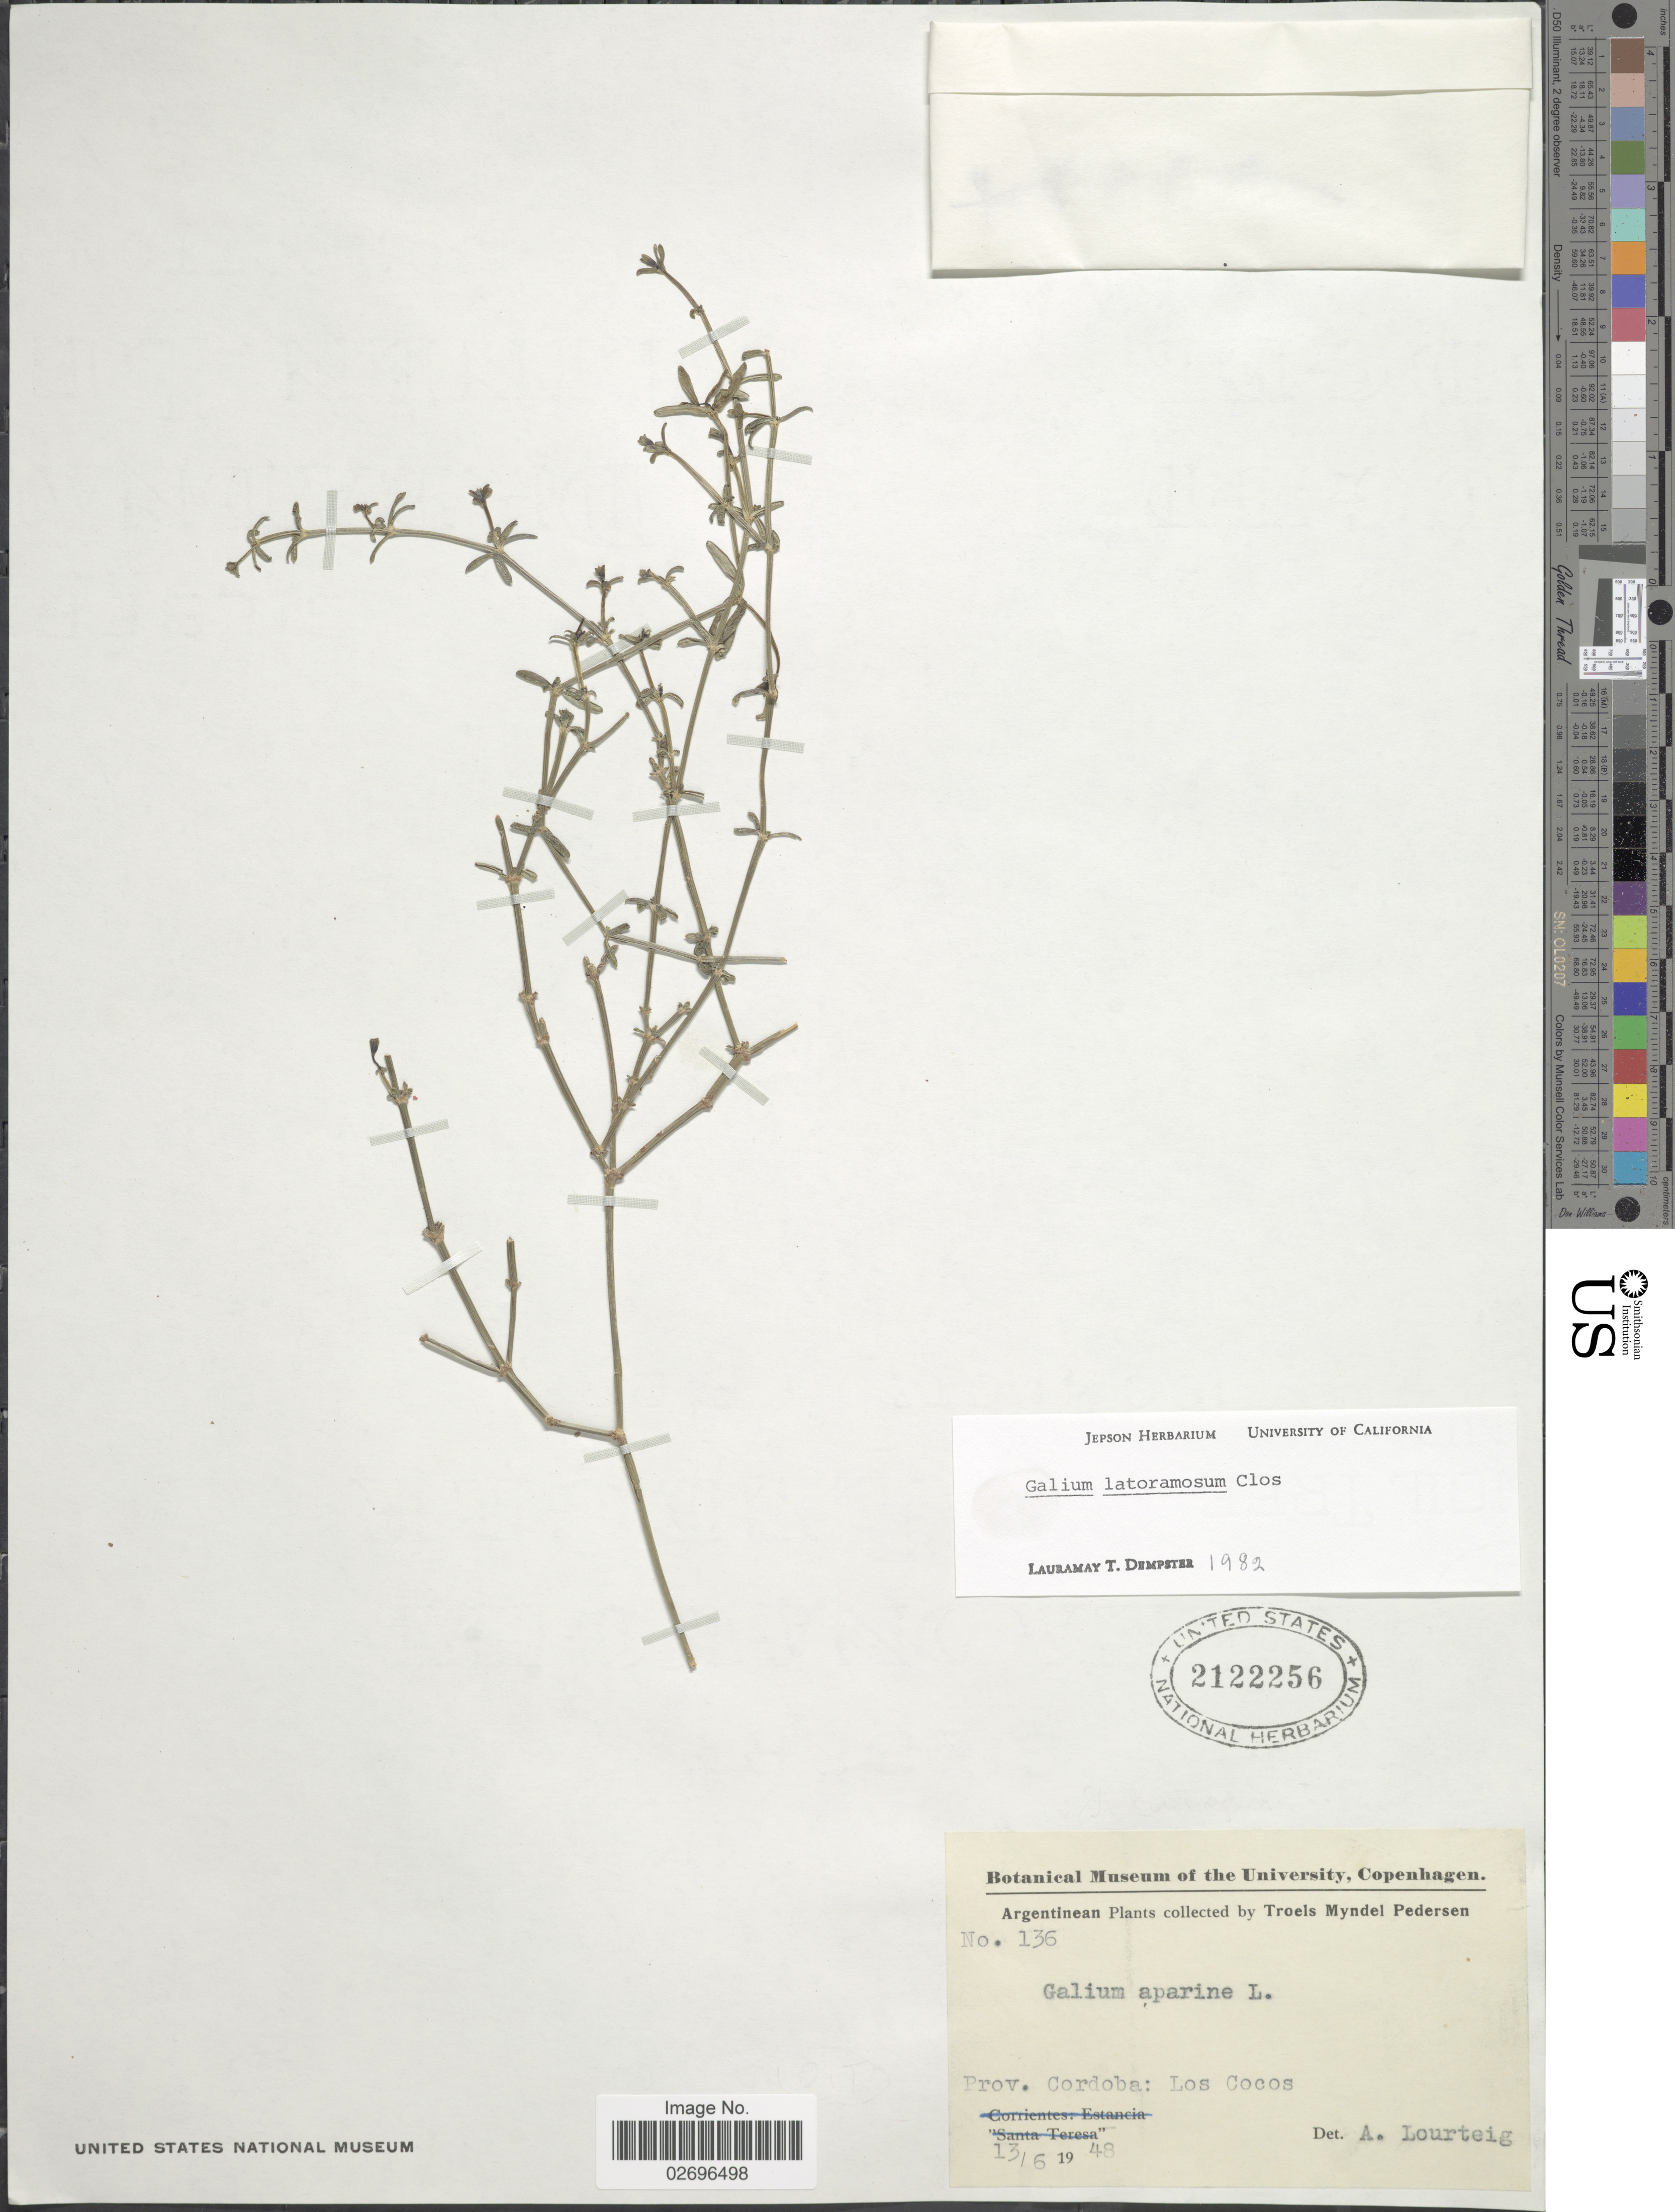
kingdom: Plantae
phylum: Tracheophyta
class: Magnoliopsida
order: Gentianales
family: Rubiaceae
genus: Galium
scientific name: Galium latoramosum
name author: Clos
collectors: T. Pederson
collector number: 136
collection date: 1948-06-13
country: Argentina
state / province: Cordoba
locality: Los Cocos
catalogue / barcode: US 2122256